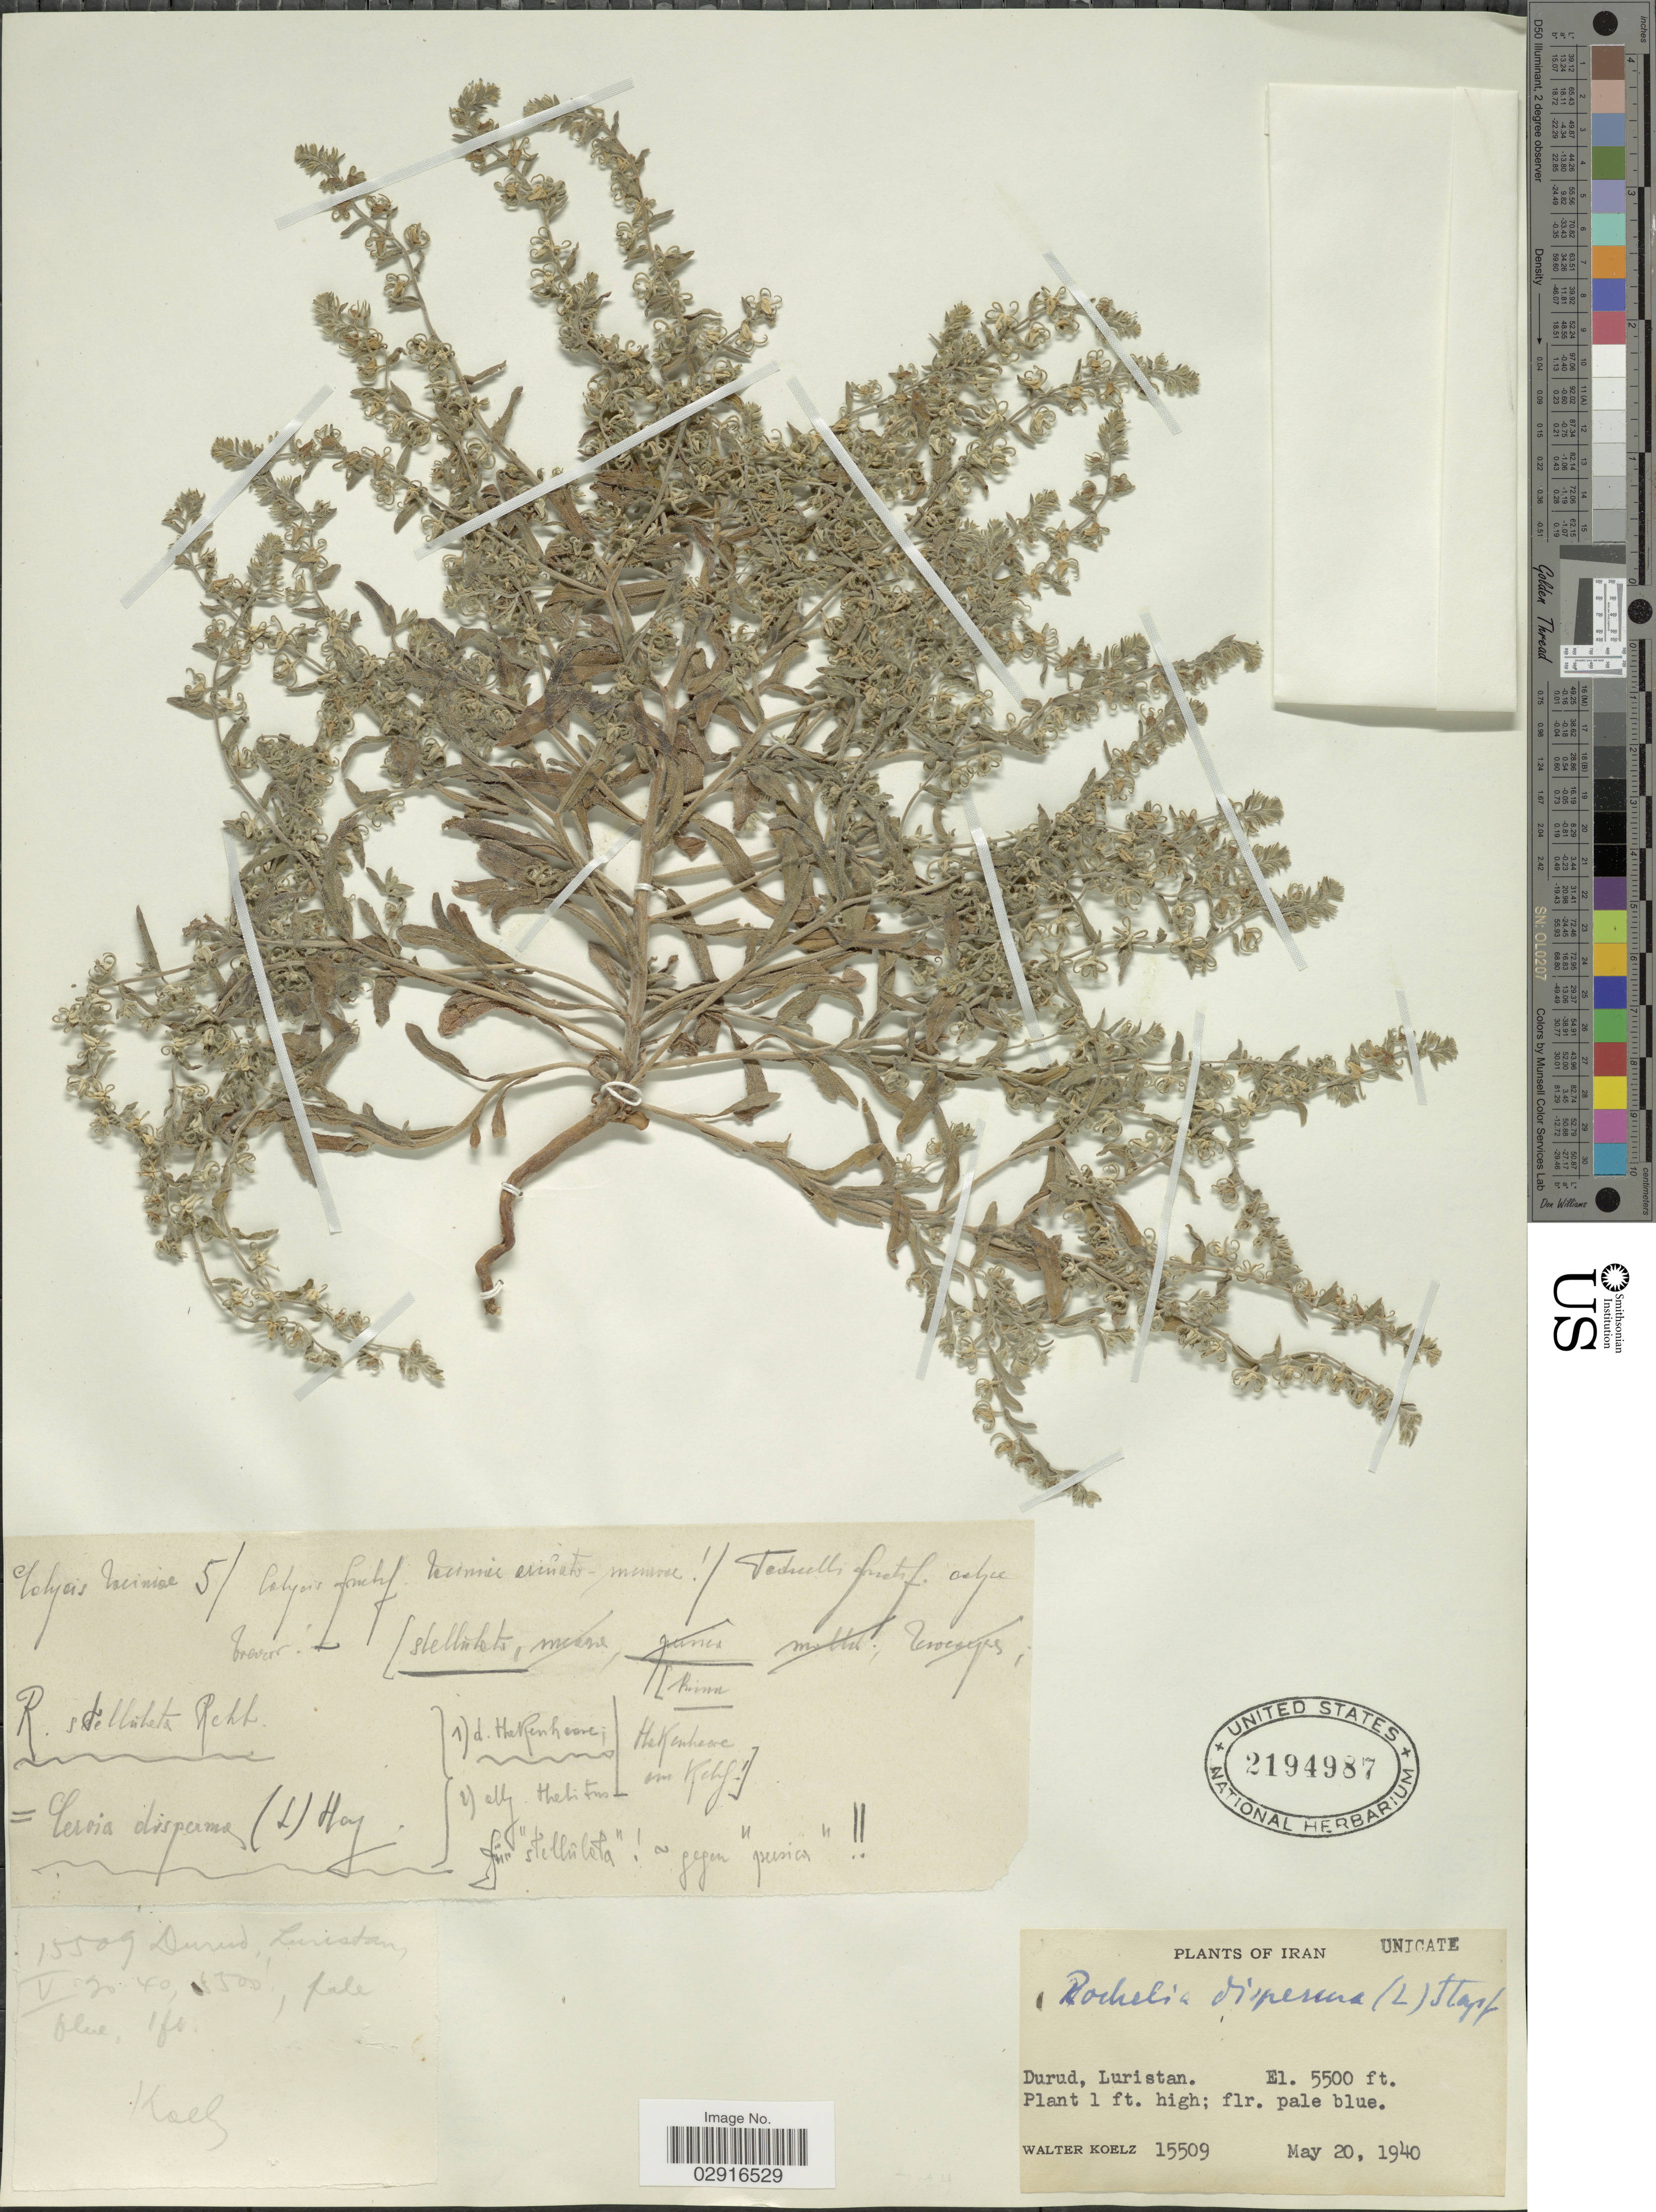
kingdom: Plantae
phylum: Tracheophyta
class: Magnoliopsida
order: Boraginales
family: Boraginaceae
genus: Rochelia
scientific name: Rochelia disperma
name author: (L. f.) K. Koch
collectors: W. N. Koelz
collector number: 15509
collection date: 1940-05-20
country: Iran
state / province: Lorestan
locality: Durud, Luristan.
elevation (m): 1676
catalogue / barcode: US 2194987